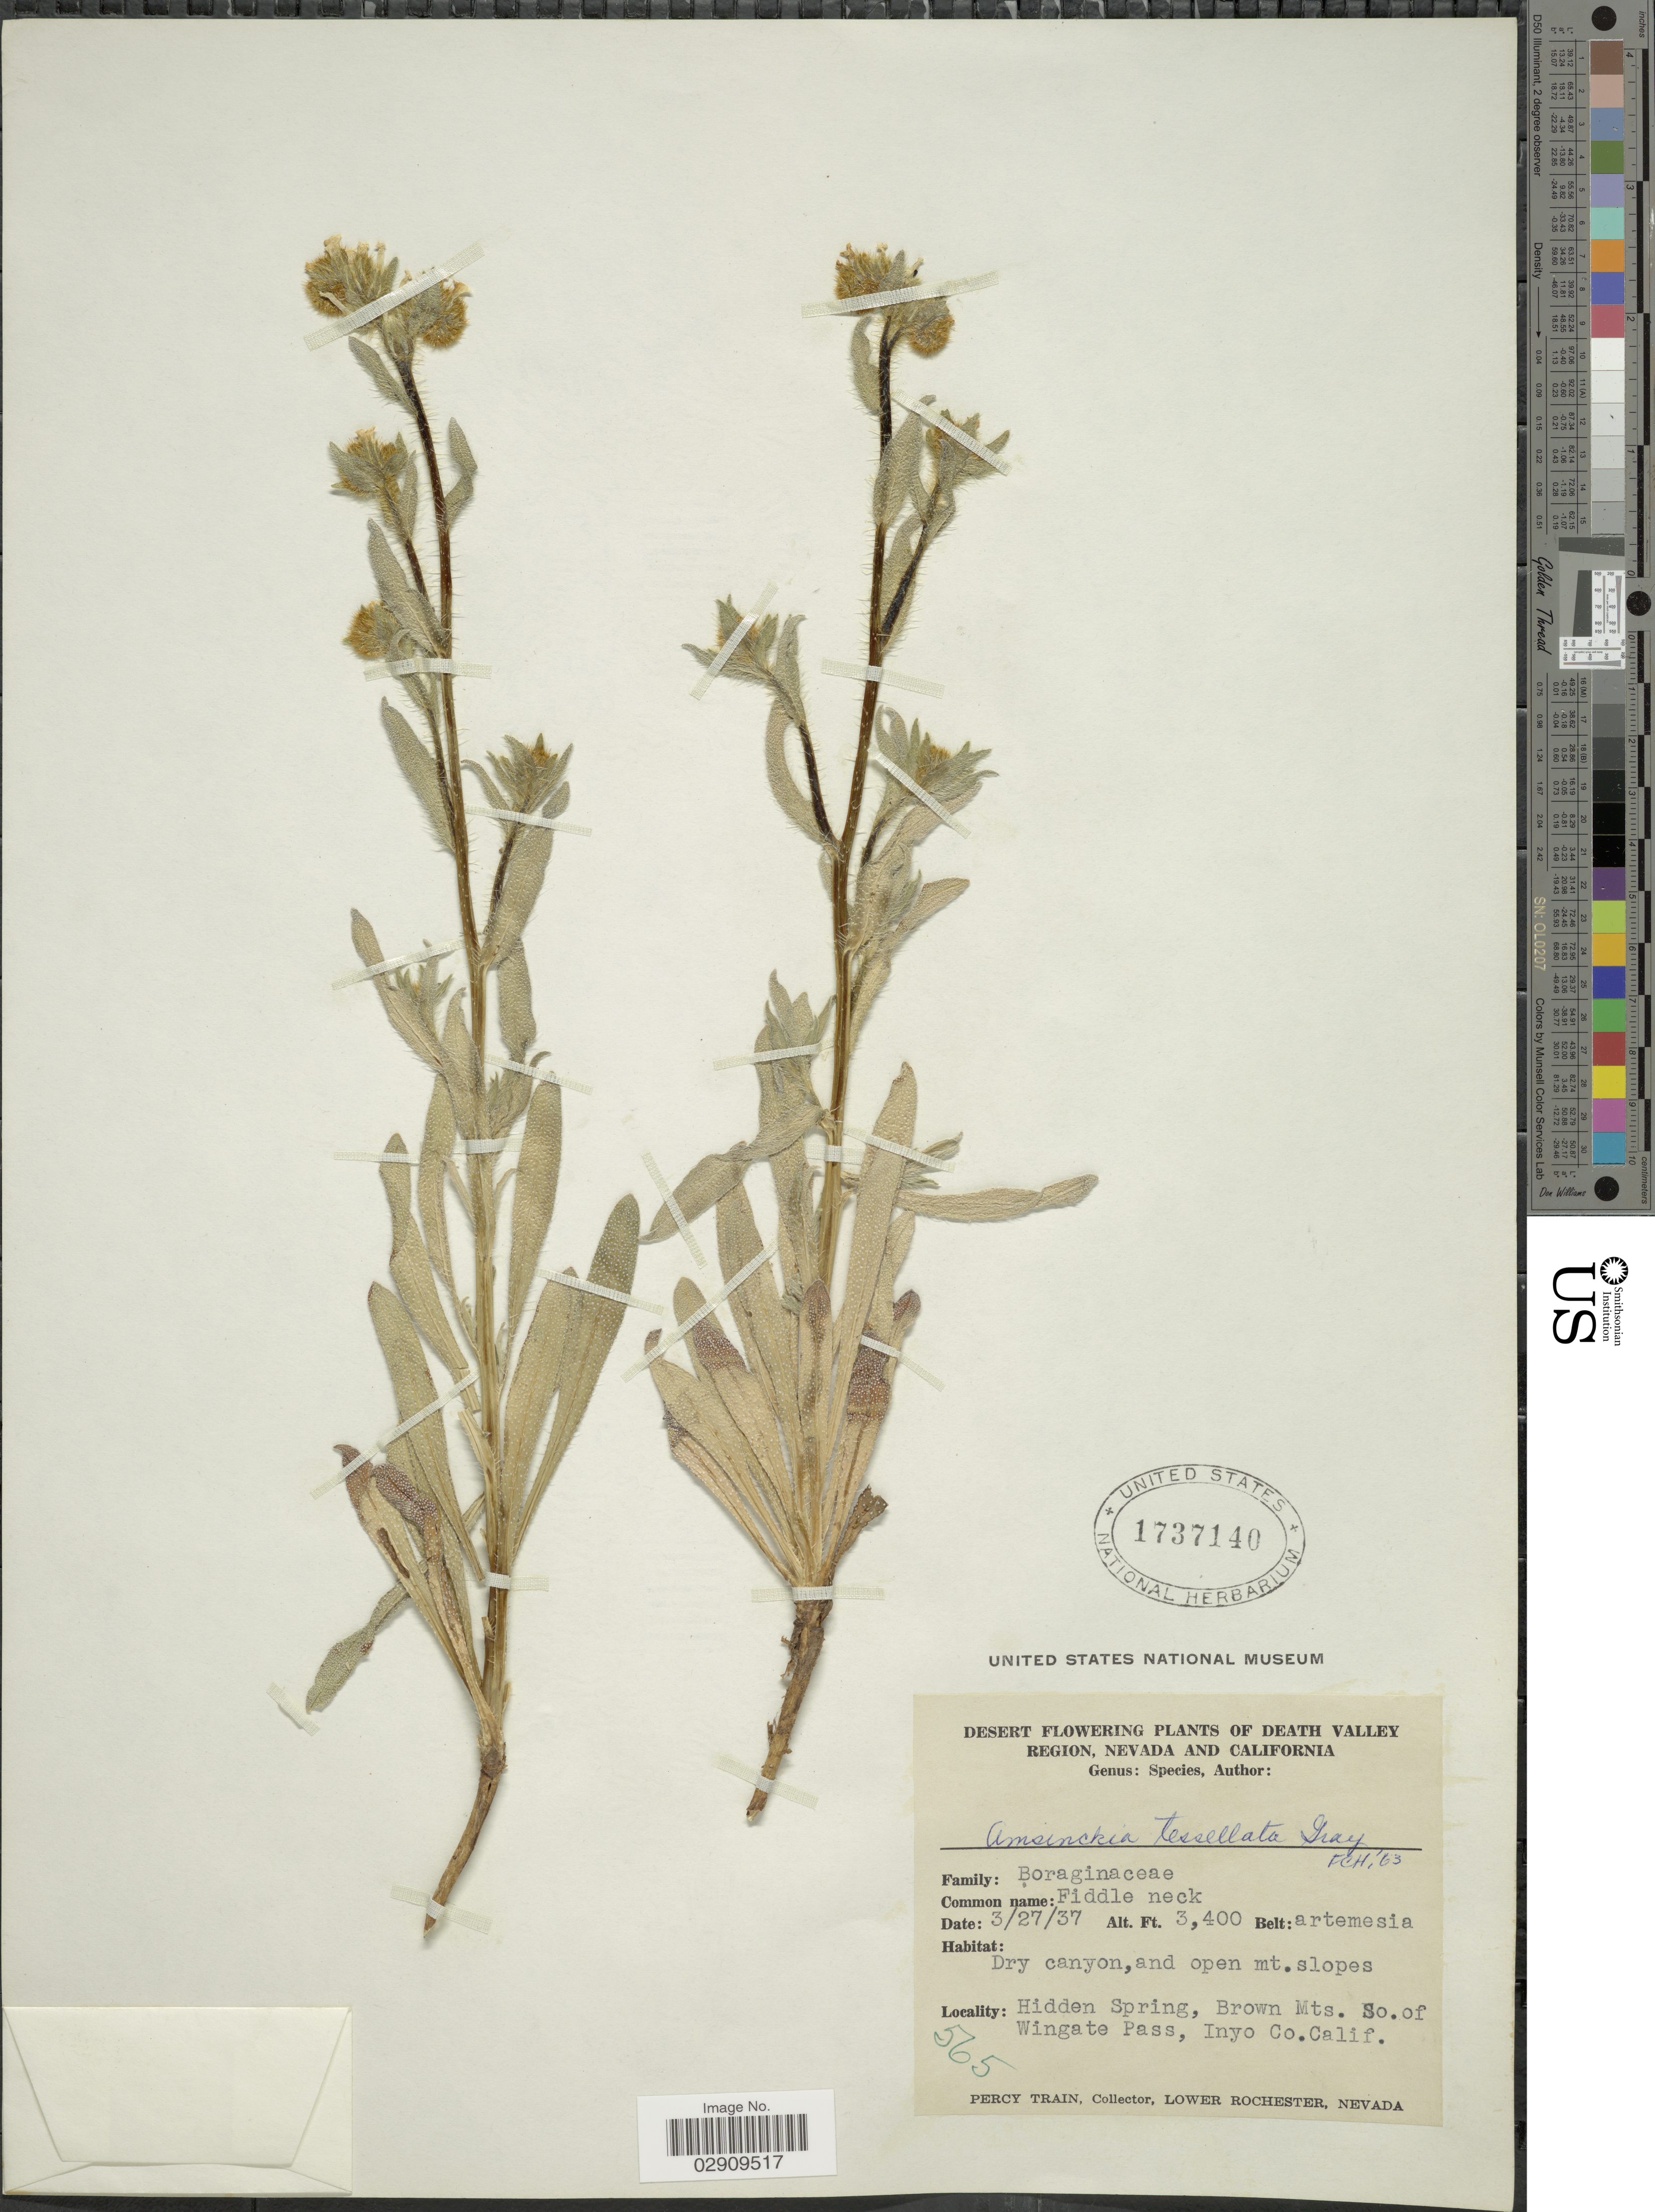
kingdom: Plantae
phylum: Tracheophyta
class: Magnoliopsida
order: Boraginales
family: Boraginaceae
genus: Amsinckia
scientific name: Amsinckia tessellata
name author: A. Gray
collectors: P. Train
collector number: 565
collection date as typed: Transcribed d/m/y: 27/3/37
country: United States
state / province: California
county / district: Inyo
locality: Death Valley Region, California. Hidden Spring, Brown Mts. So. of Wingate Pass, Inyo Co.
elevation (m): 1036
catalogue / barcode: US 1737140